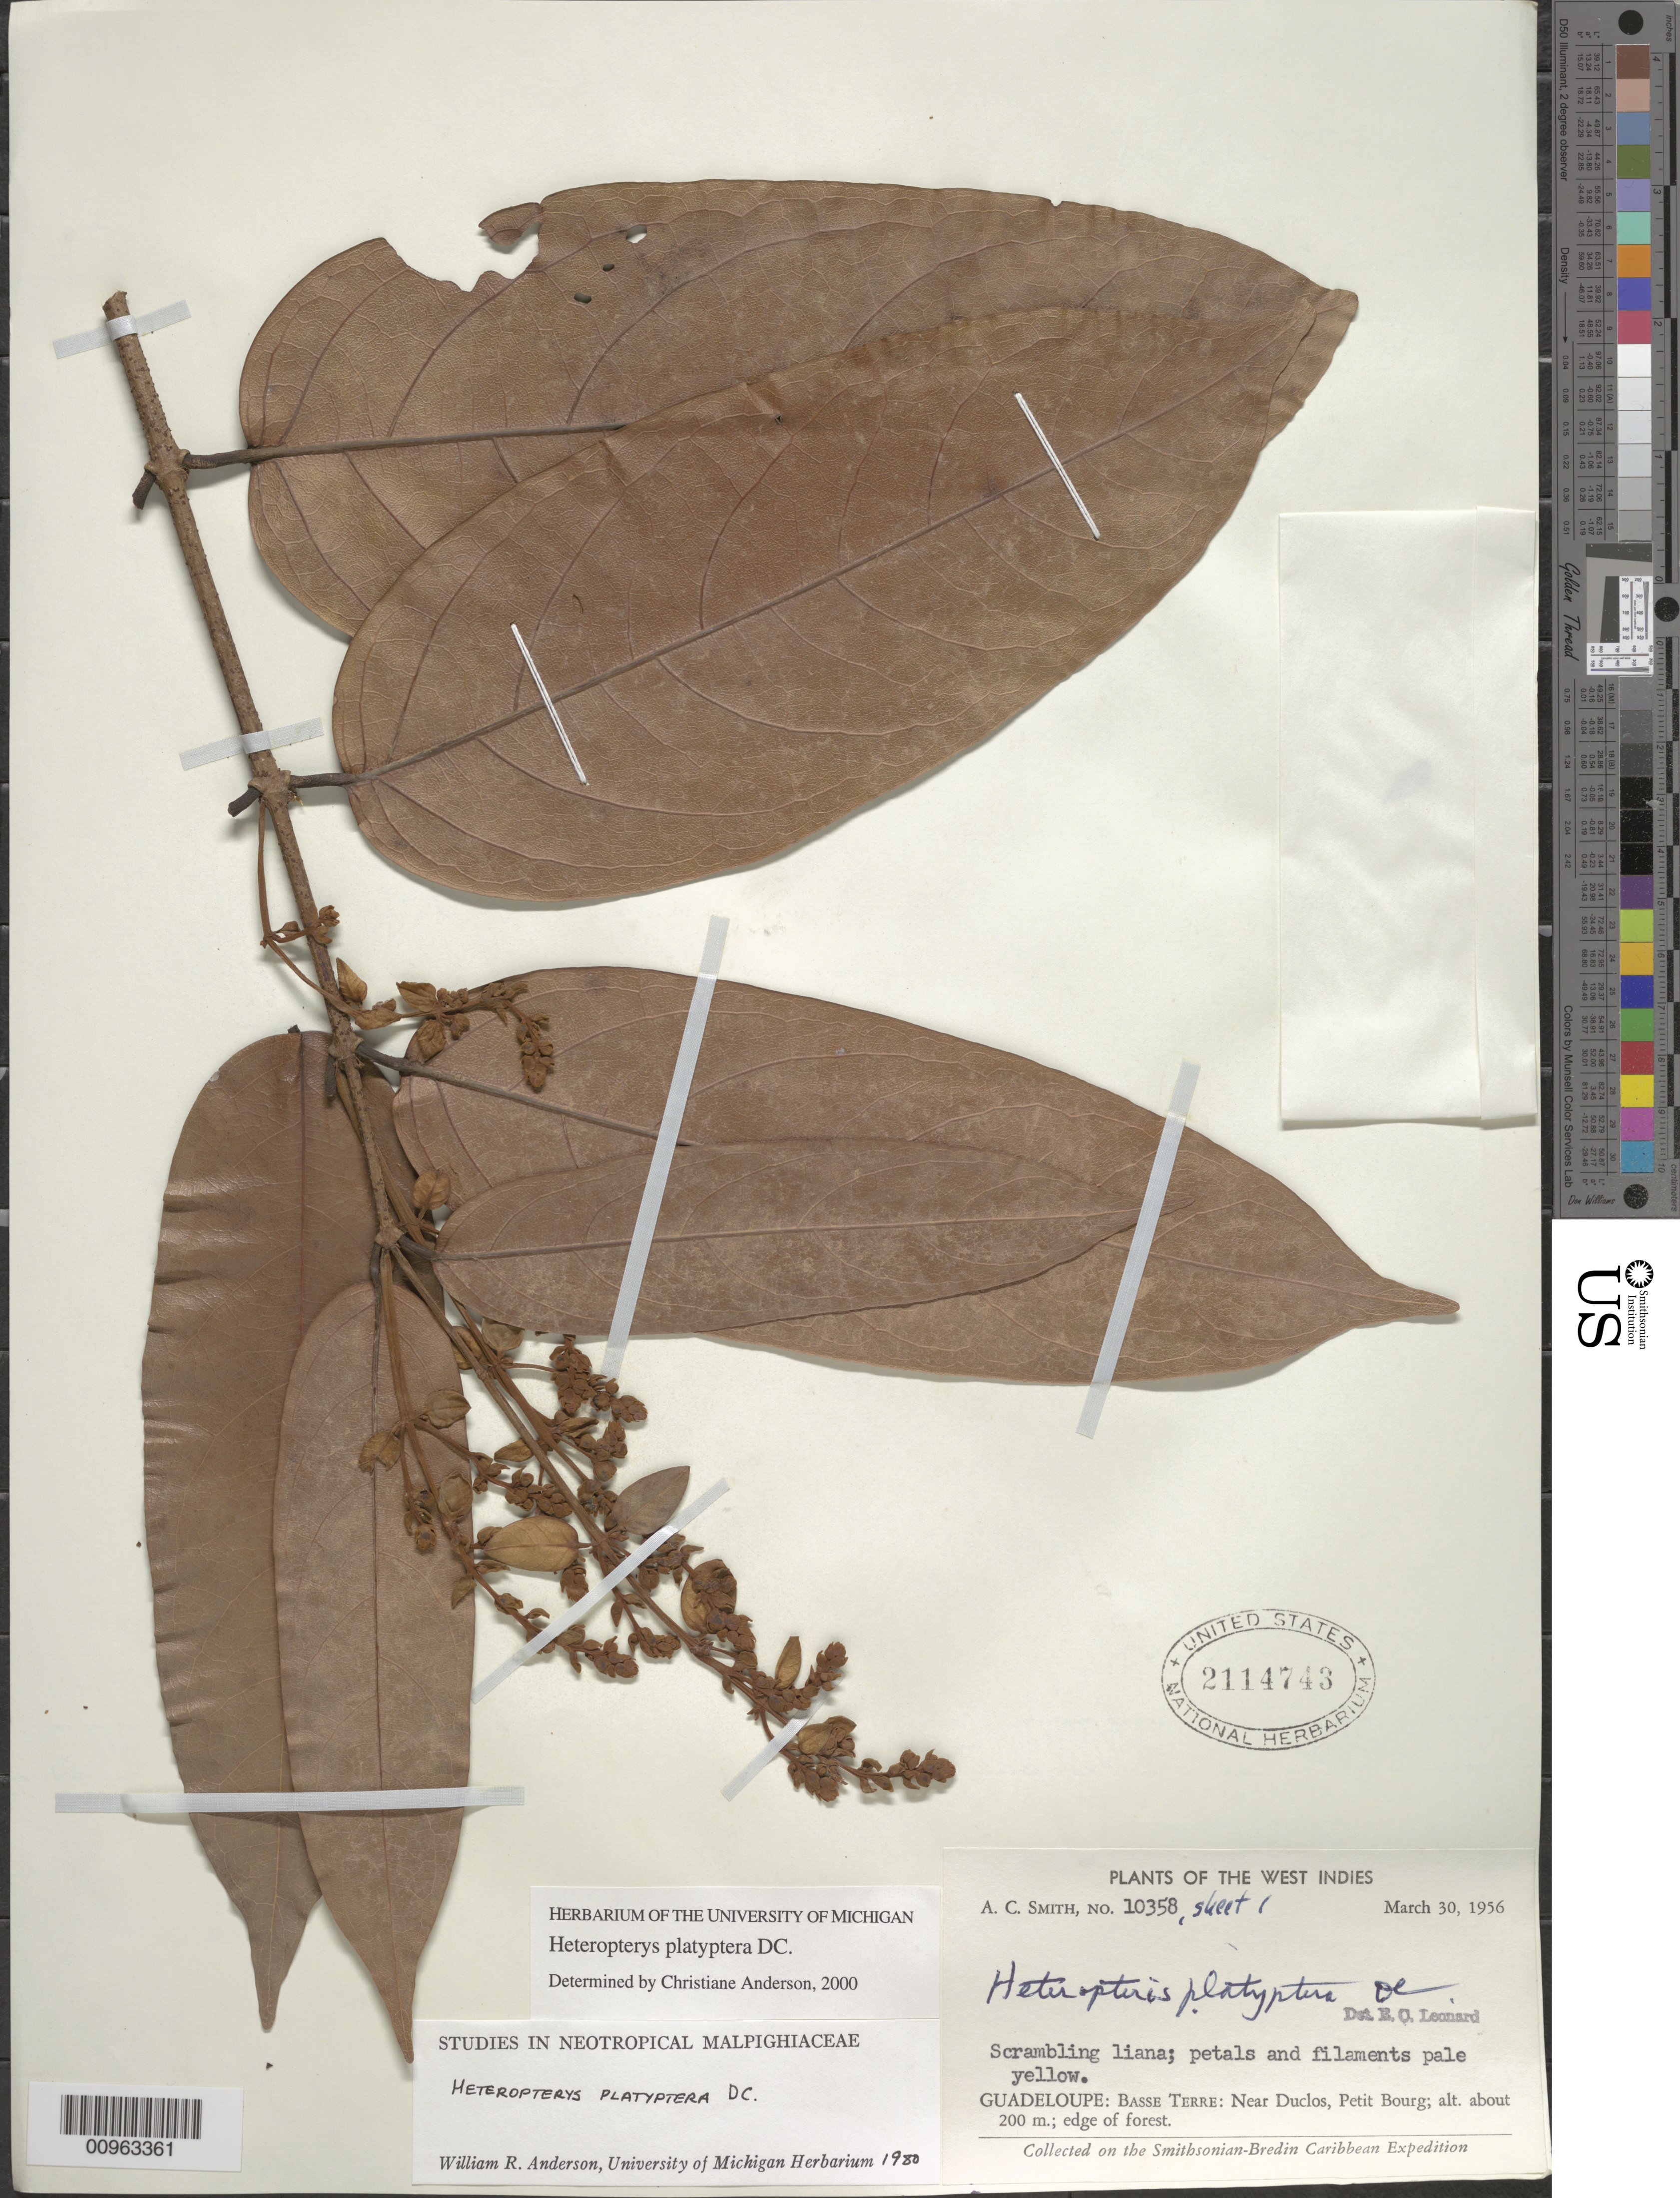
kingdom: Plantae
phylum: Tracheophyta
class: Magnoliopsida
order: Malpighiales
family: Malpighiaceae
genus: Heteropterys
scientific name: Heteropterys platyptera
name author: DC.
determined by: Anderson, C.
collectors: A. C. Smith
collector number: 10358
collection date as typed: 30 Mar 1956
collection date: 1956-03-30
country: Guadeloupe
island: Basse Terre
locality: Basse-Terre, near Duclos, Petit Bourg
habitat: Edge of forest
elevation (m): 200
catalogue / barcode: US 2114743